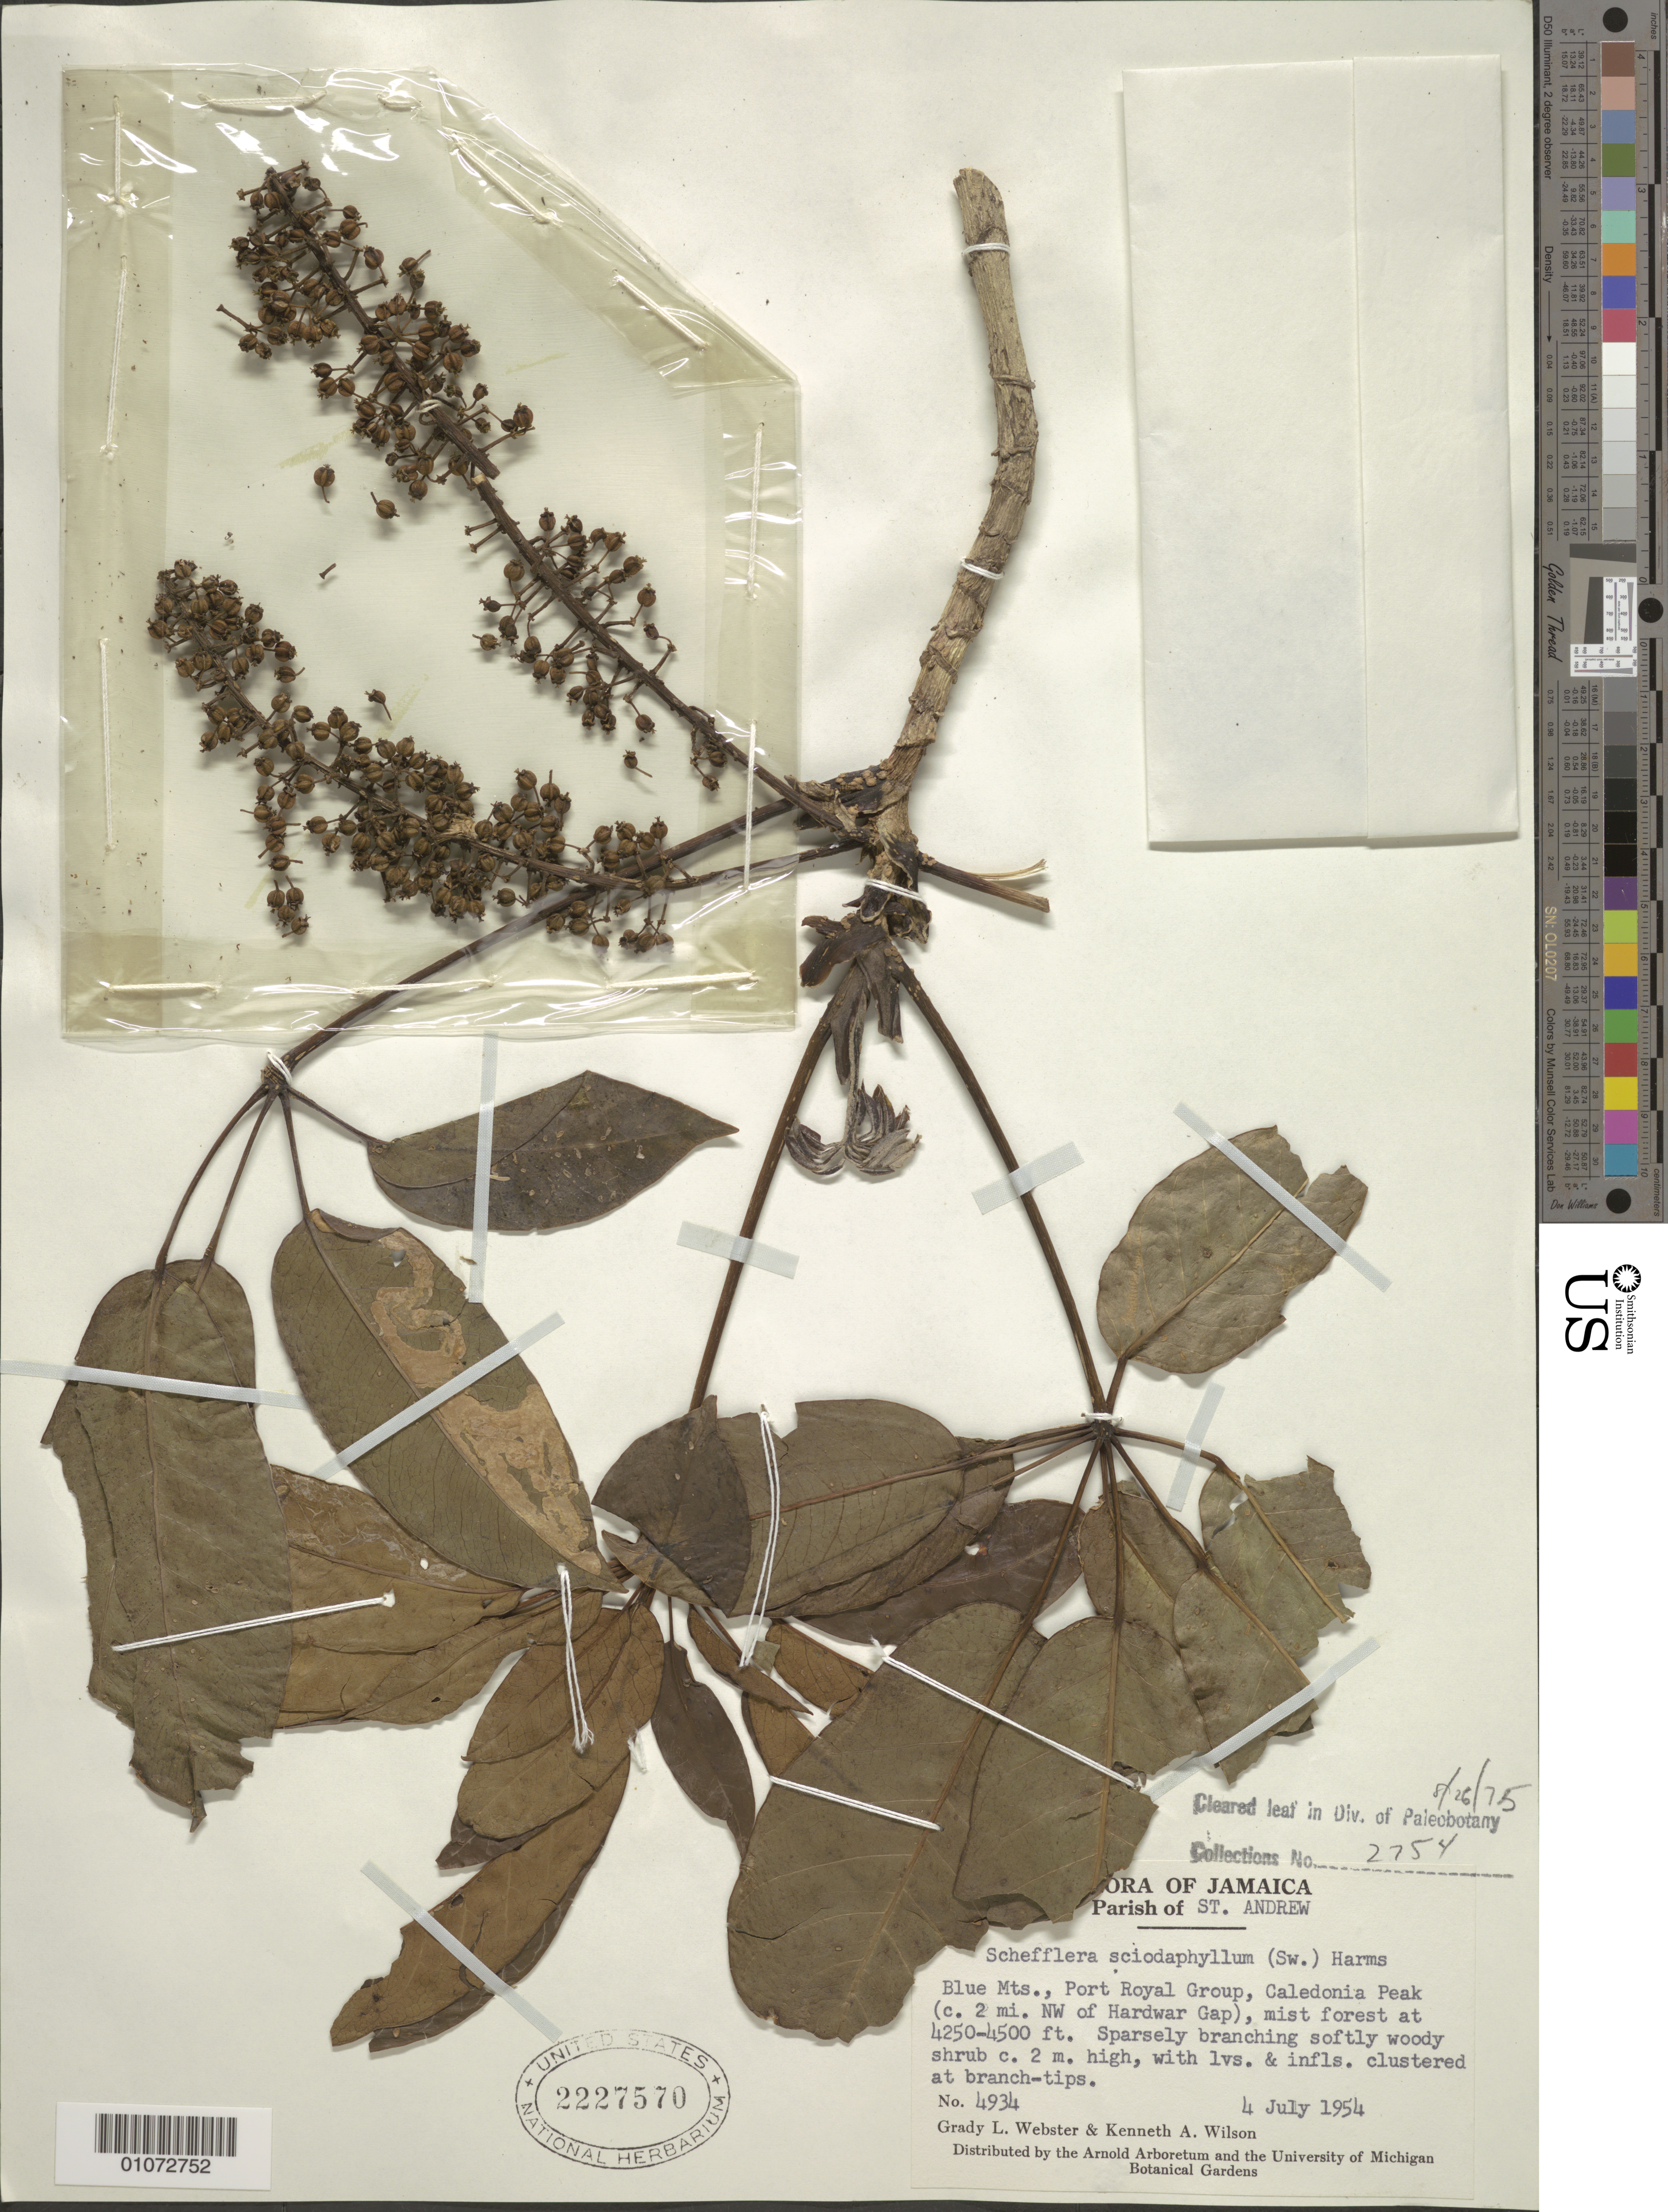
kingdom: Plantae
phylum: Tracheophyta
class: Magnoliopsida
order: Apiales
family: Araliaceae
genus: Schefflera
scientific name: Schefflera sciadophyllum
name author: Harms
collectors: G. L. Webster & K. A. Wilson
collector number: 2754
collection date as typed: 04 Jul 1954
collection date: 1954-07-04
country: Jamaica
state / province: Saint Andrew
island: Jamaica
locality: Blue Mountains, Port Royal Group, Caledonia Peak, c. 2 miles northwest of Hardwar Gap, mist forest.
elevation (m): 1295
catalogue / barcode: US 2227570